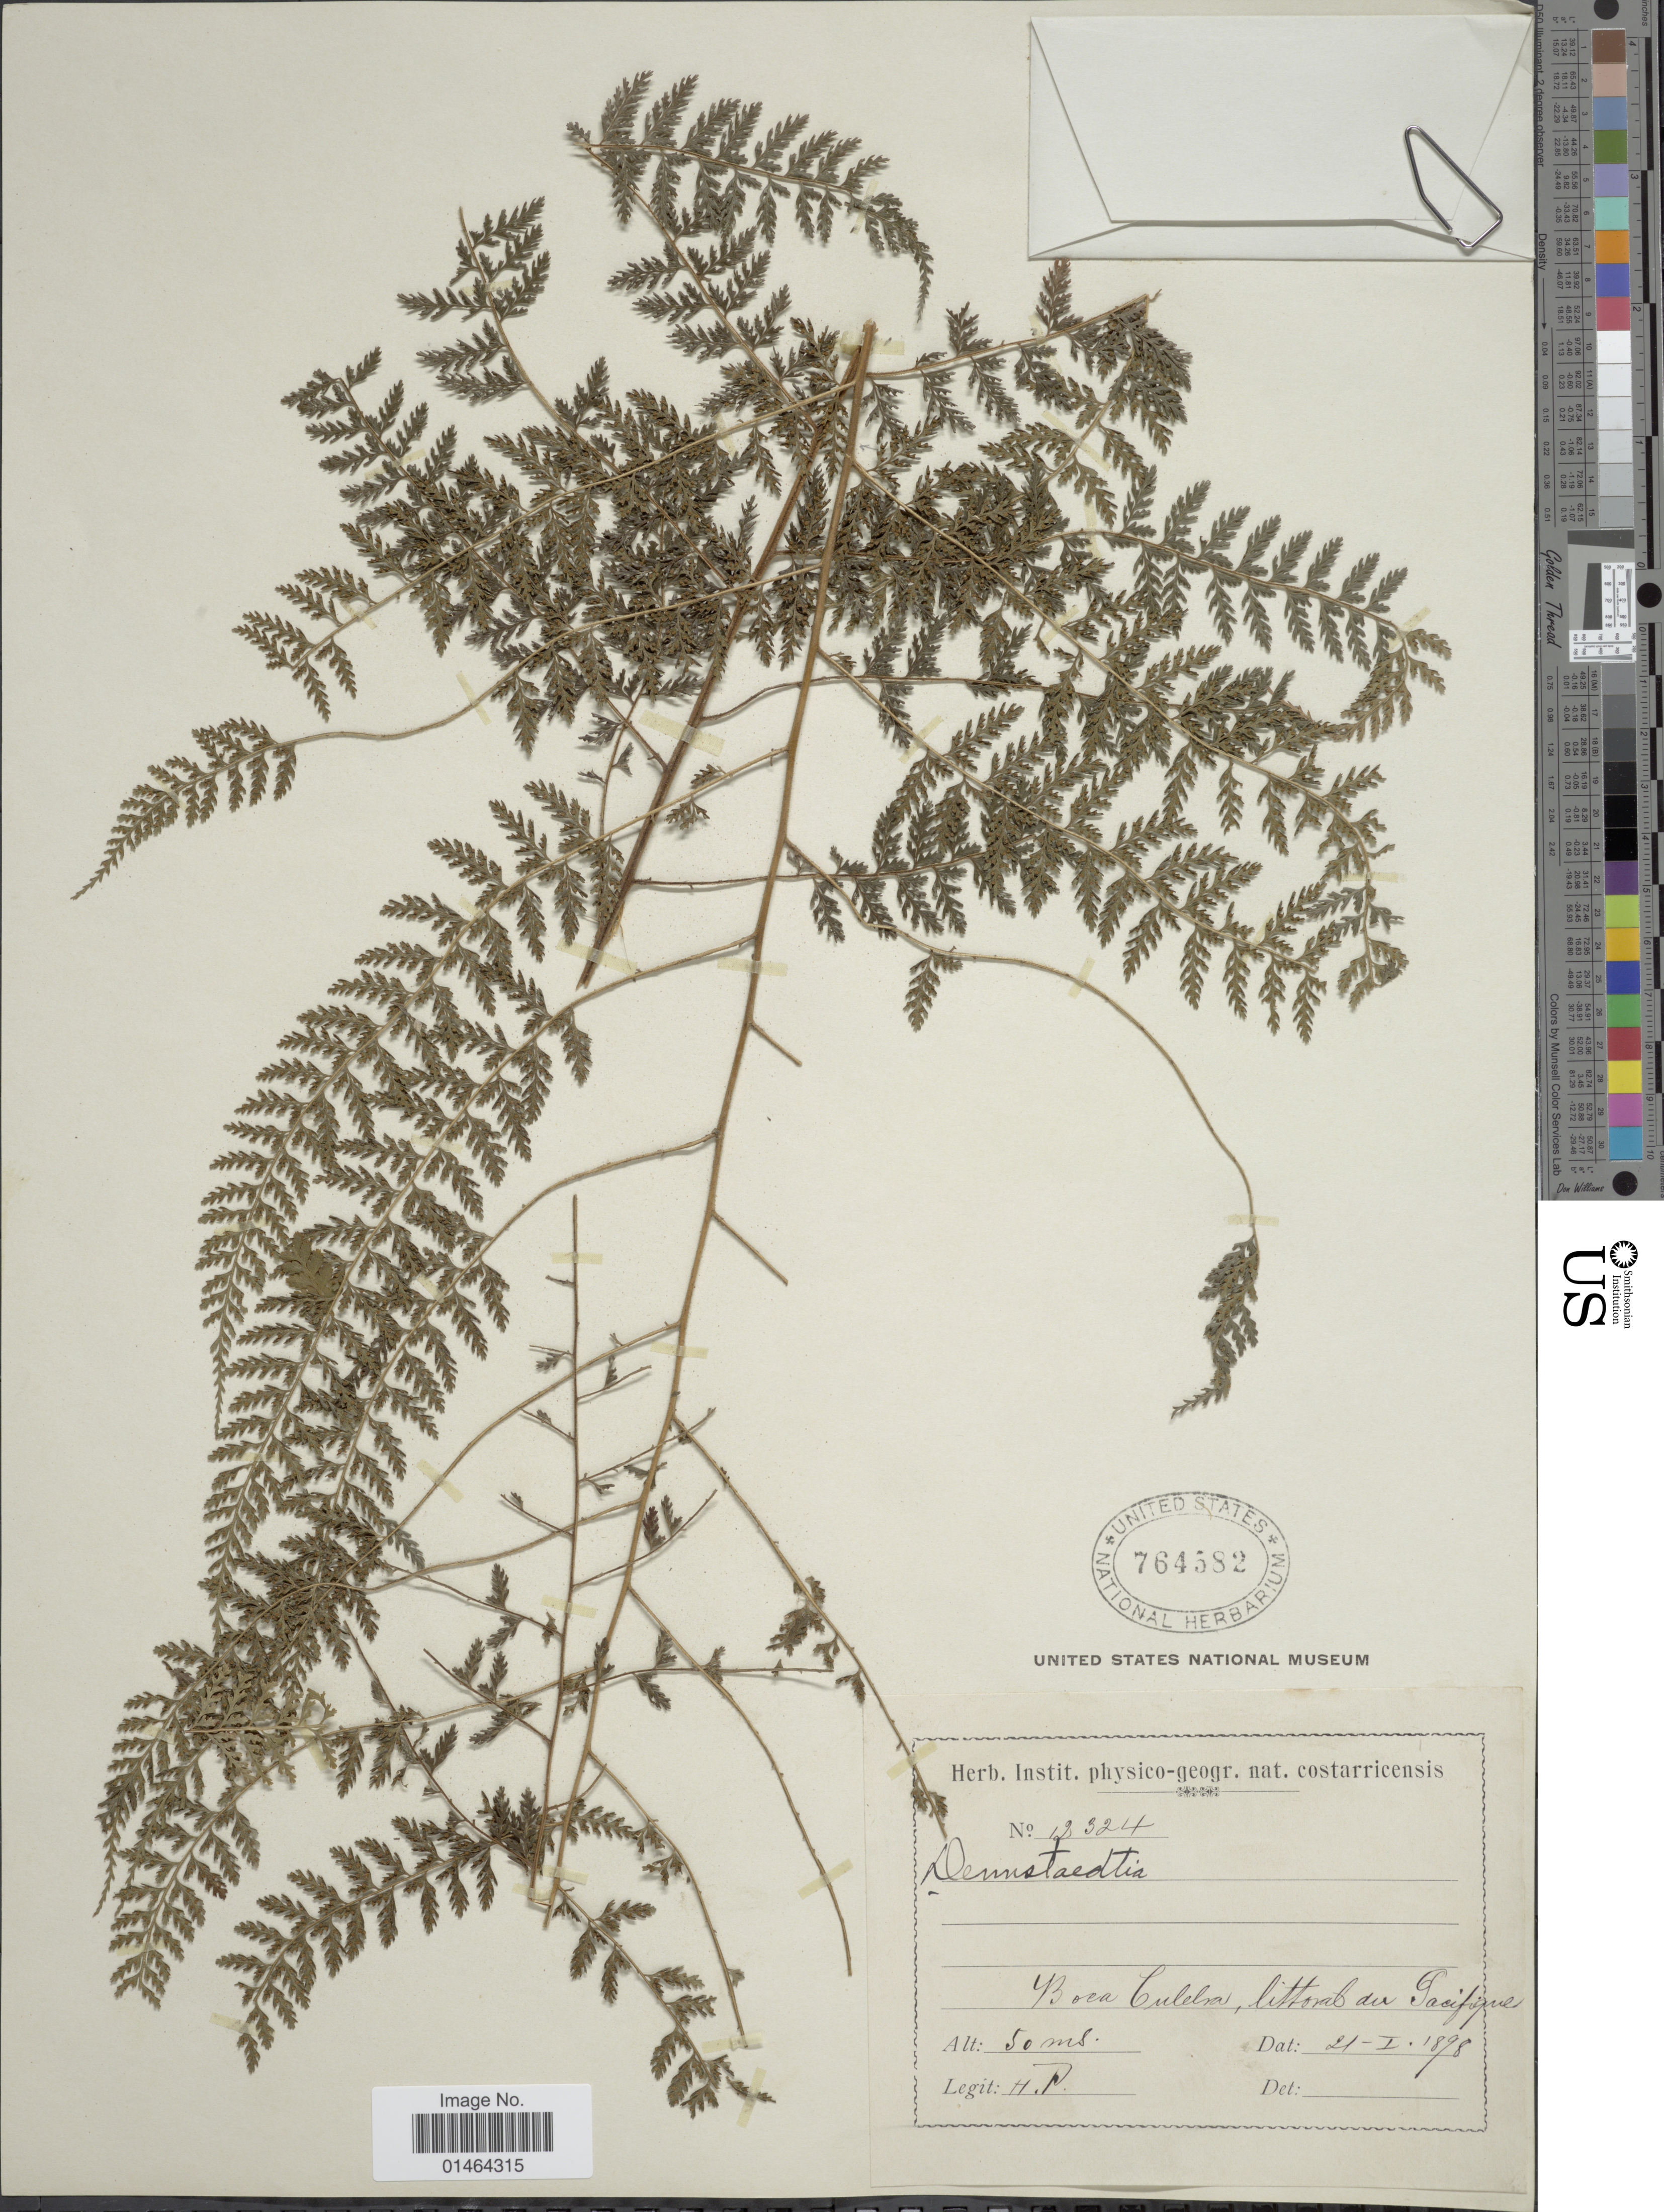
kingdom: Plantae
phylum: Tracheophyta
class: Polypodiopsida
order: Polypodiales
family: Dennstaedtiaceae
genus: Dennstaedtia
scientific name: Dennstaedtia spinosa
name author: Mickel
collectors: H. P.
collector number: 12324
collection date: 1898-01-21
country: Costa Rica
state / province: Guanacaste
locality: Boca Culebra, littoral du Pacifique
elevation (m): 50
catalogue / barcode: US 764582